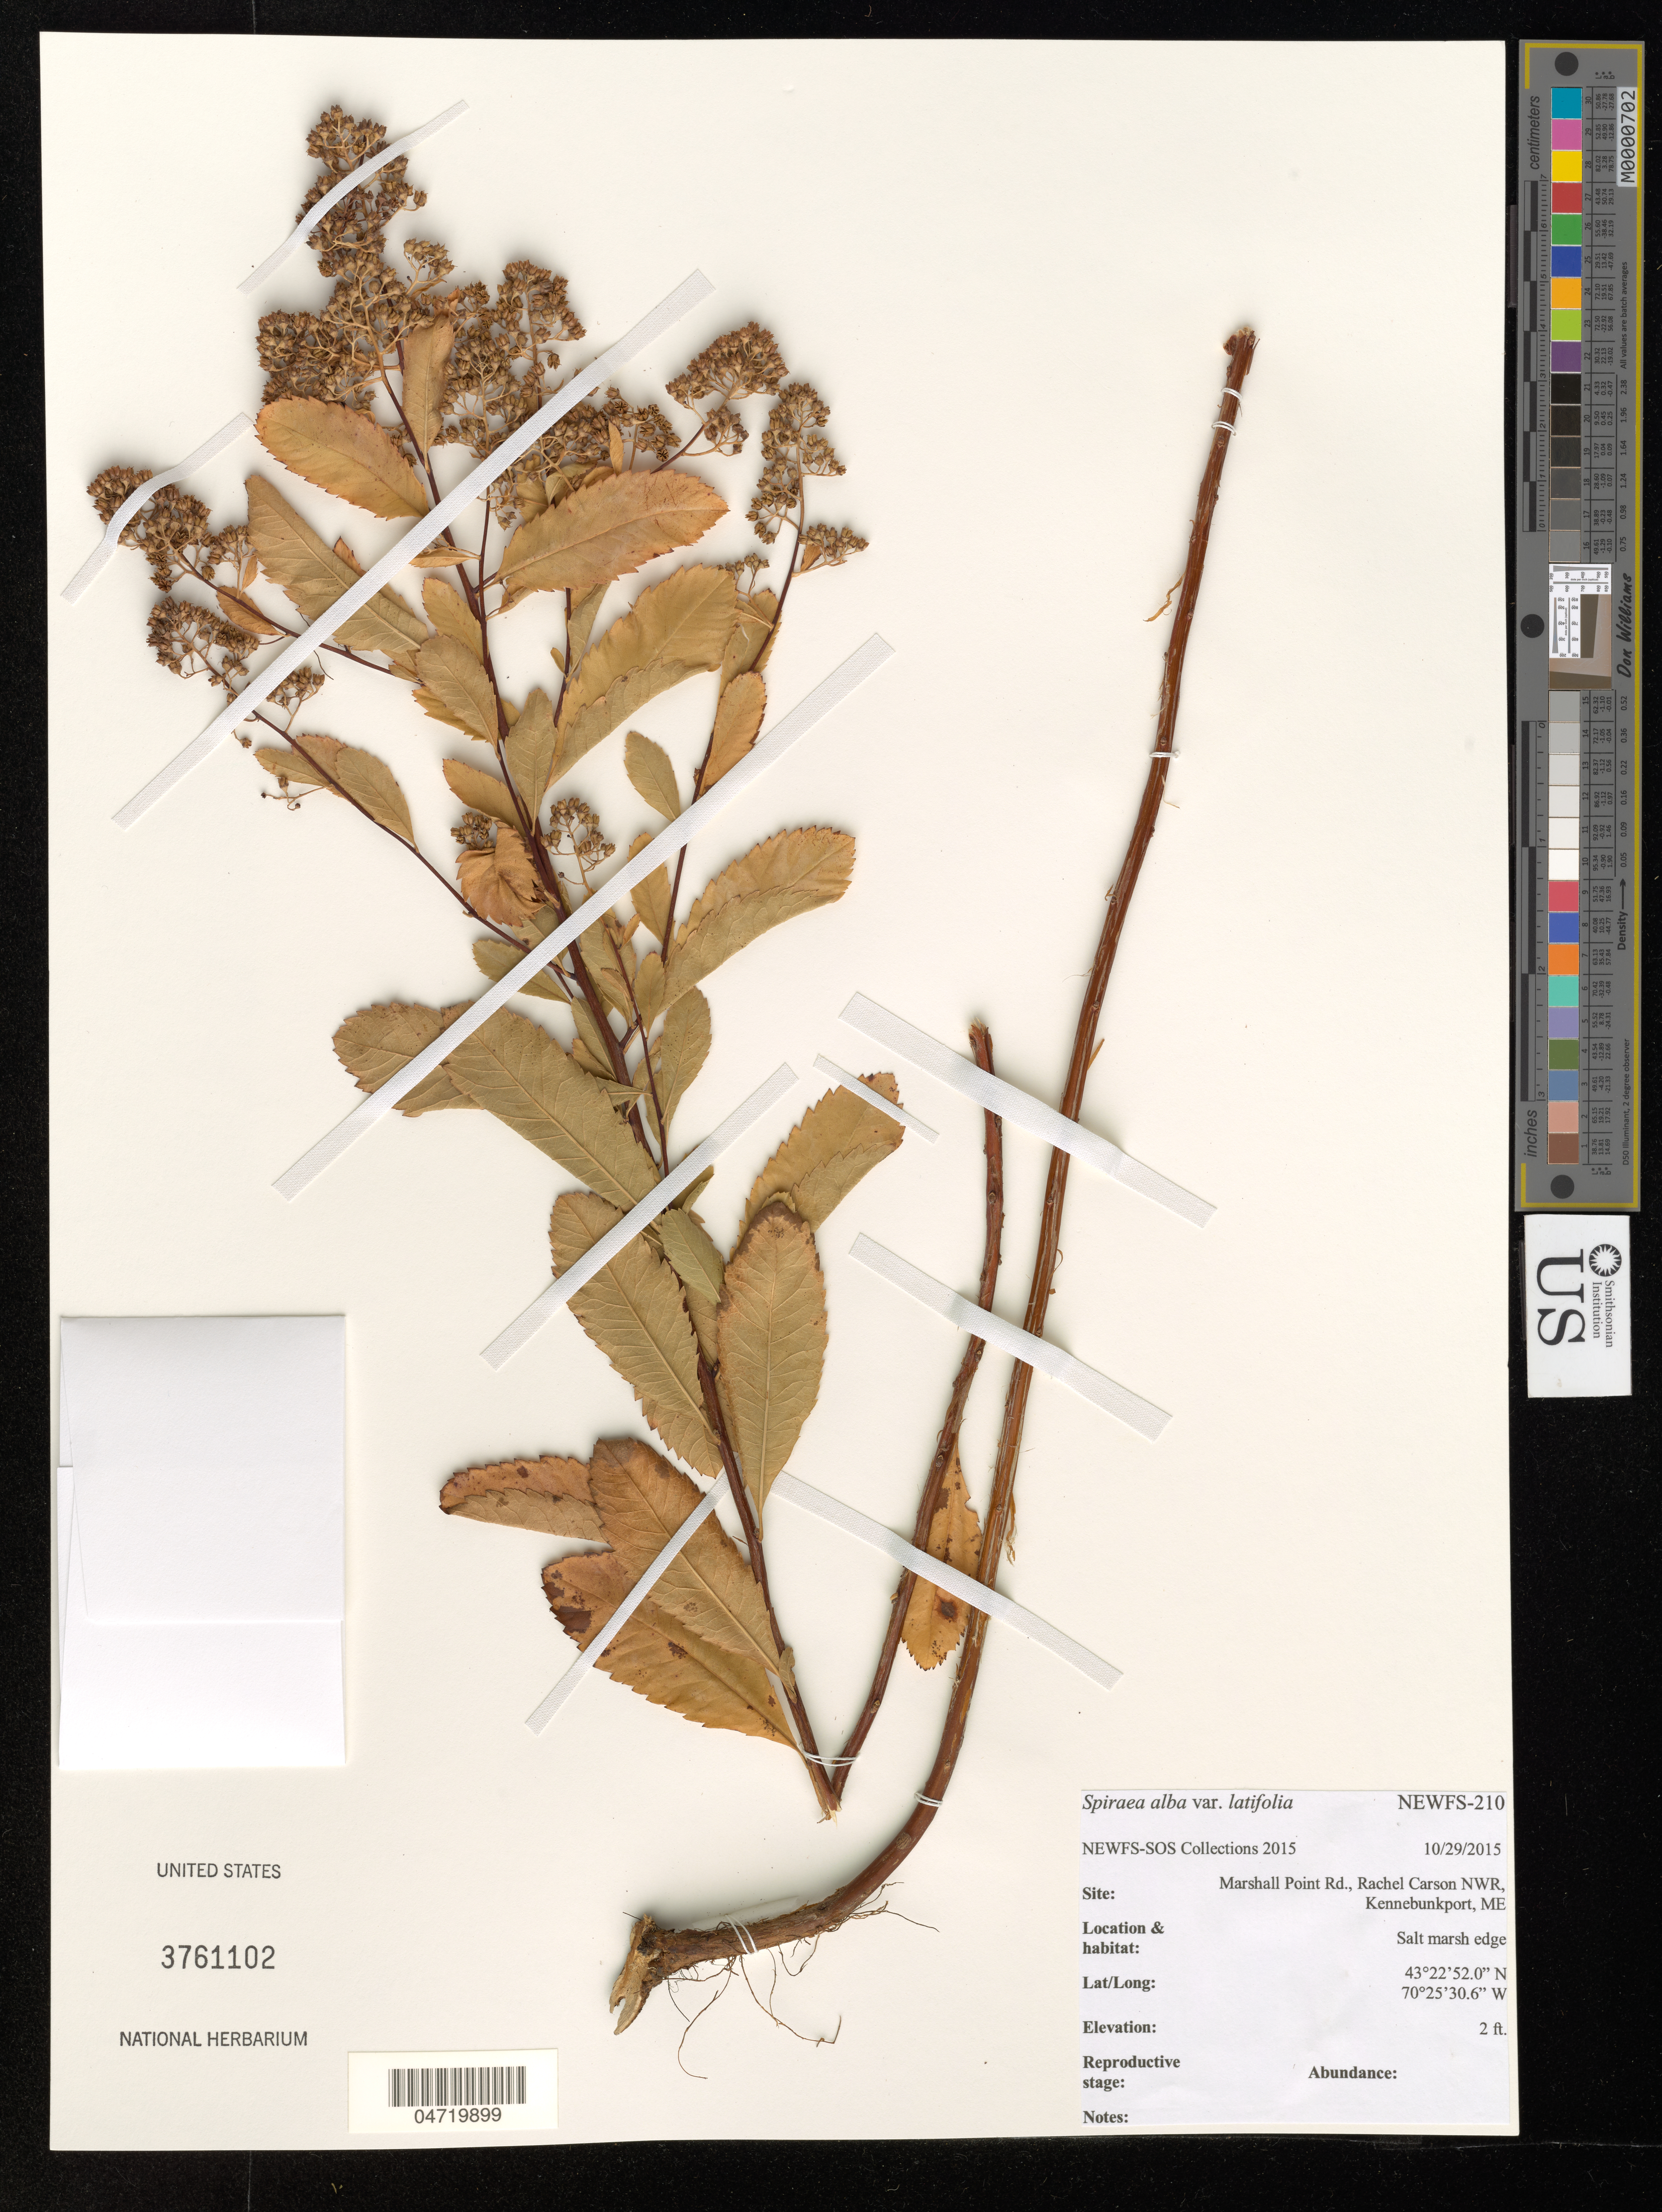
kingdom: Plantae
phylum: Tracheophyta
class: Magnoliopsida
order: Rosales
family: Rosaceae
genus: Spiraea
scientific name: Spiraea alba var. latifolia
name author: (Aiton) Dippel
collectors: NEWFS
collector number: NEWFS-210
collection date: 2015-10-29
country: United States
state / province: Maine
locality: Marshall Point Rd., Rachel Carson NWR, Kennebunkport.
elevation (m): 1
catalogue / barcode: US 3761102